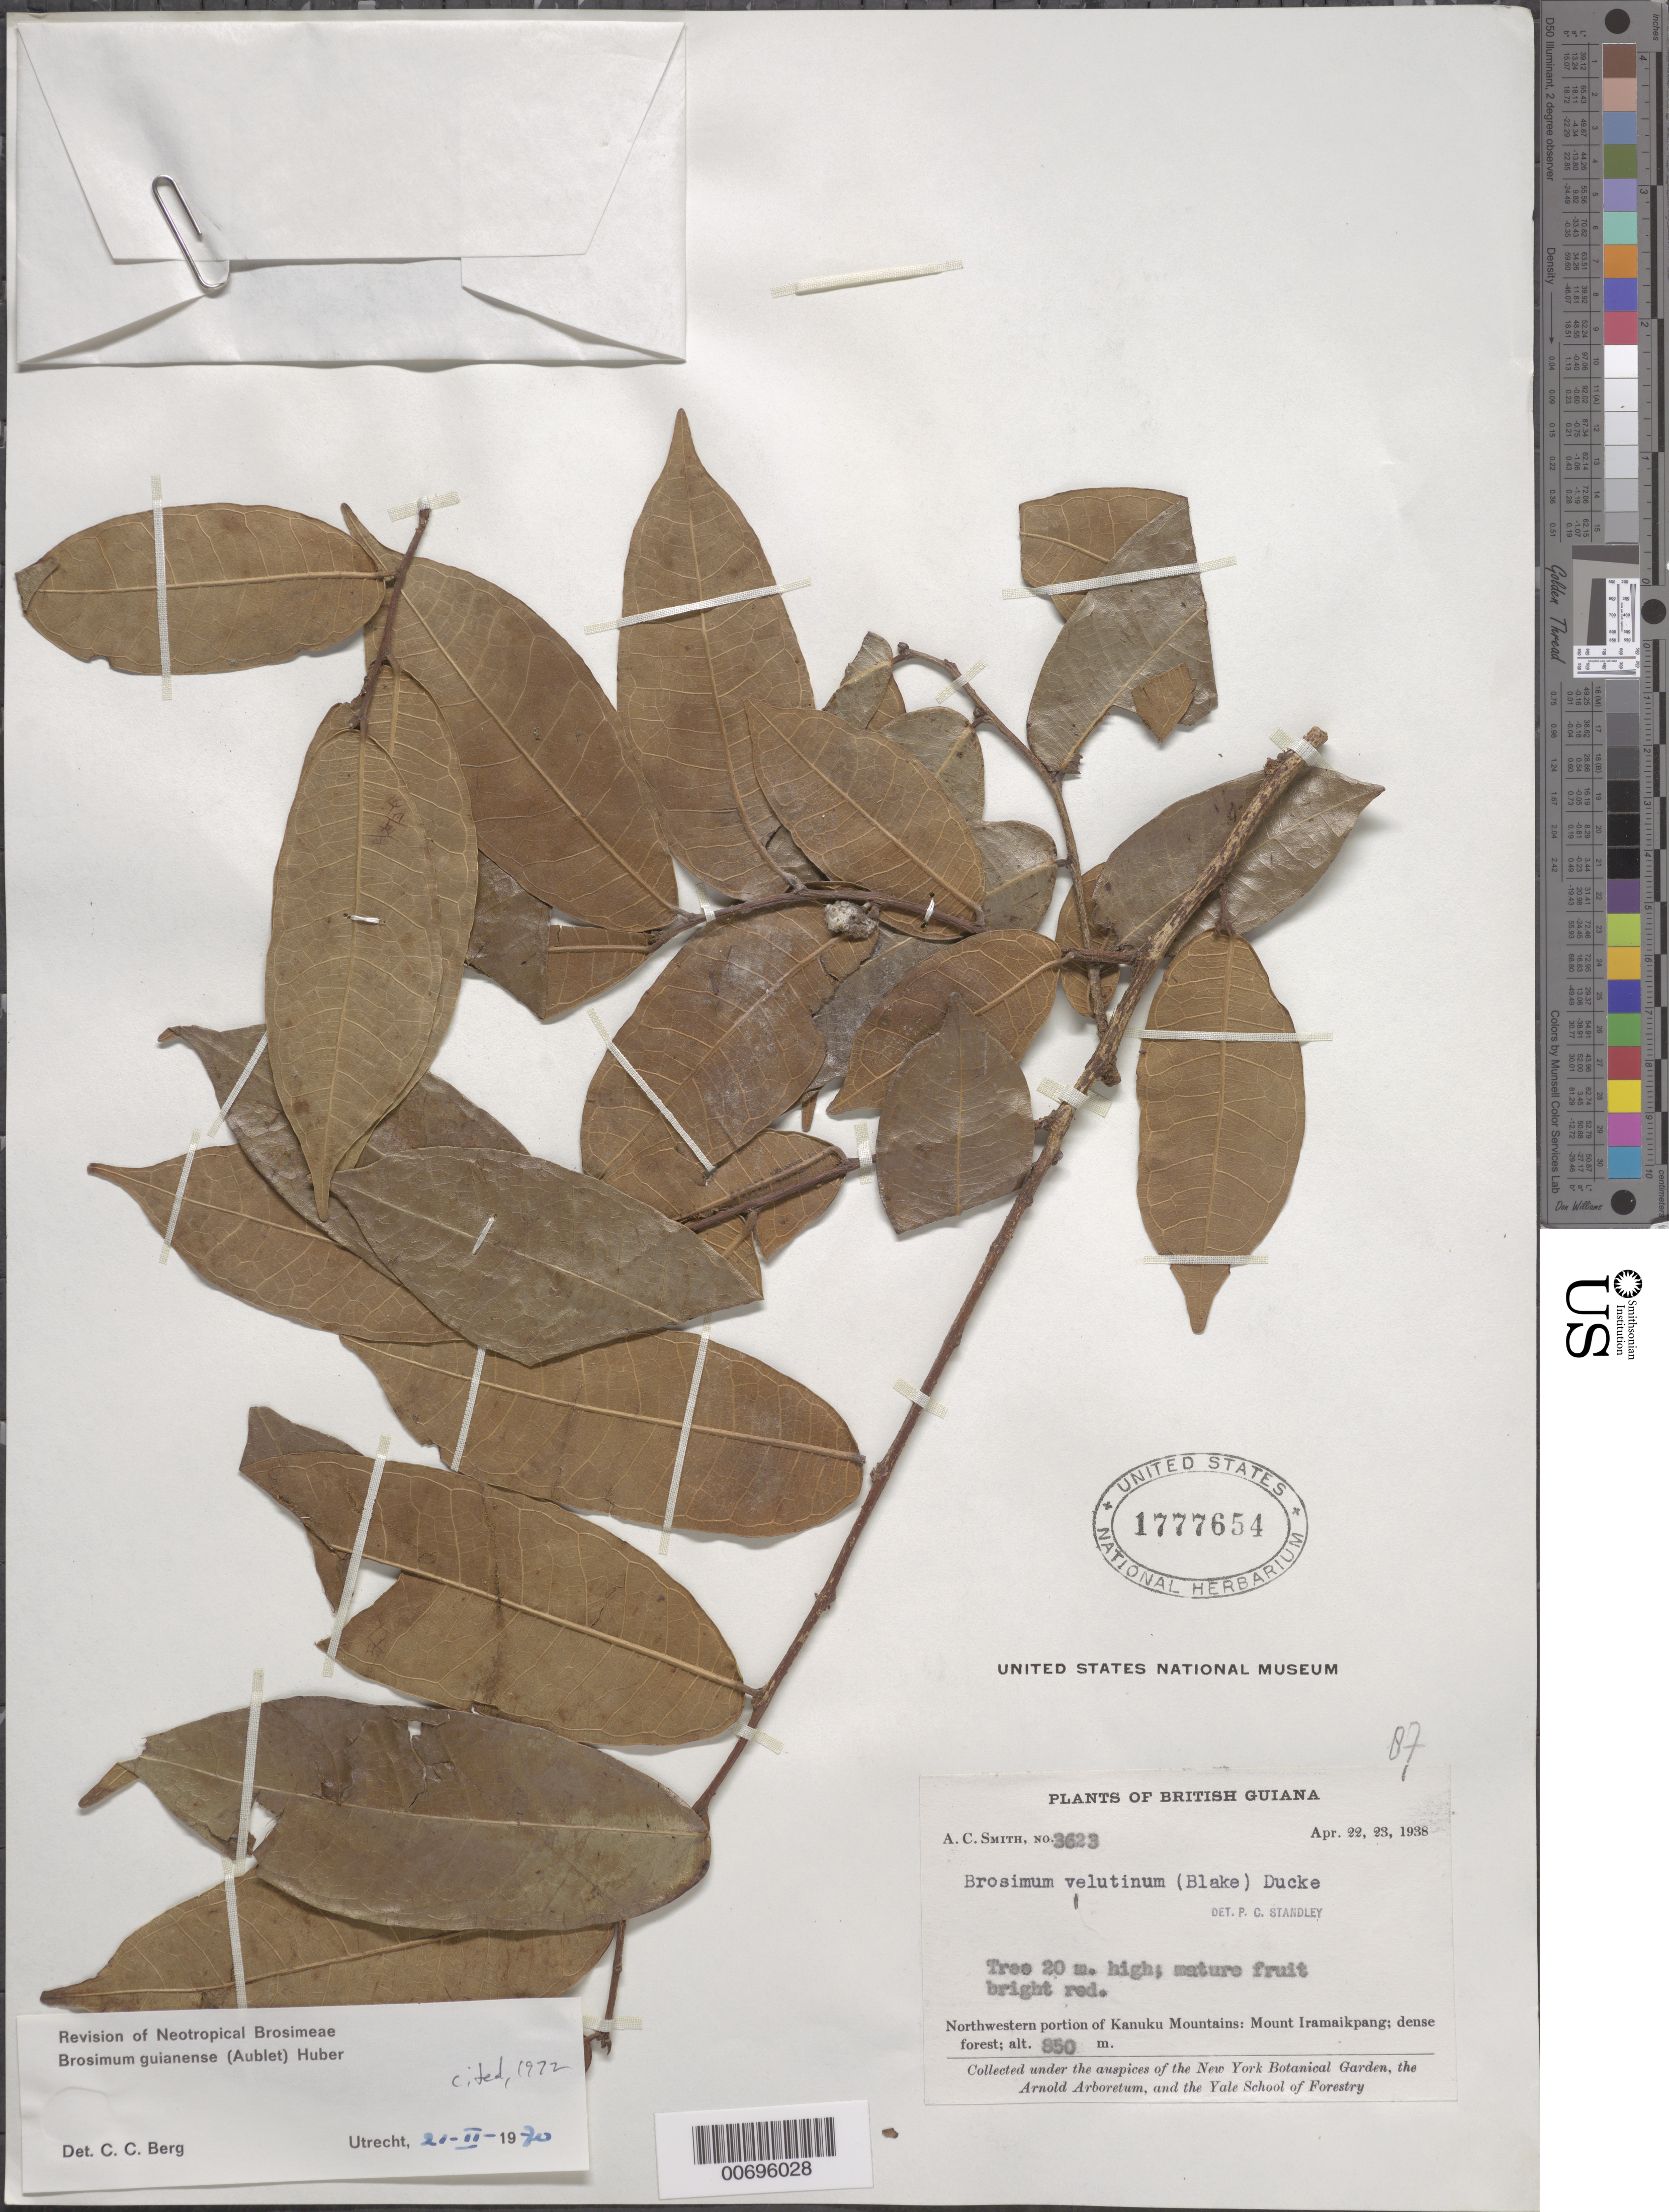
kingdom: Plantae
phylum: Tracheophyta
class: Magnoliopsida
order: Rosales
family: Moraceae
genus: Brosimum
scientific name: Brosimum guianense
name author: (Aubl.) Huber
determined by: Berg, C. C.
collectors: A. C. Smith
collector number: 3623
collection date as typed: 22-Apr-38 to 23-Apr-38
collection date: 1938-04-22/1938-04-23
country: Guyana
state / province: U. Takutu-U. Essequibo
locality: Kanuku Mts., NW portion; Mount Iramaikpang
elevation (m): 850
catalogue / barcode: US 1777654